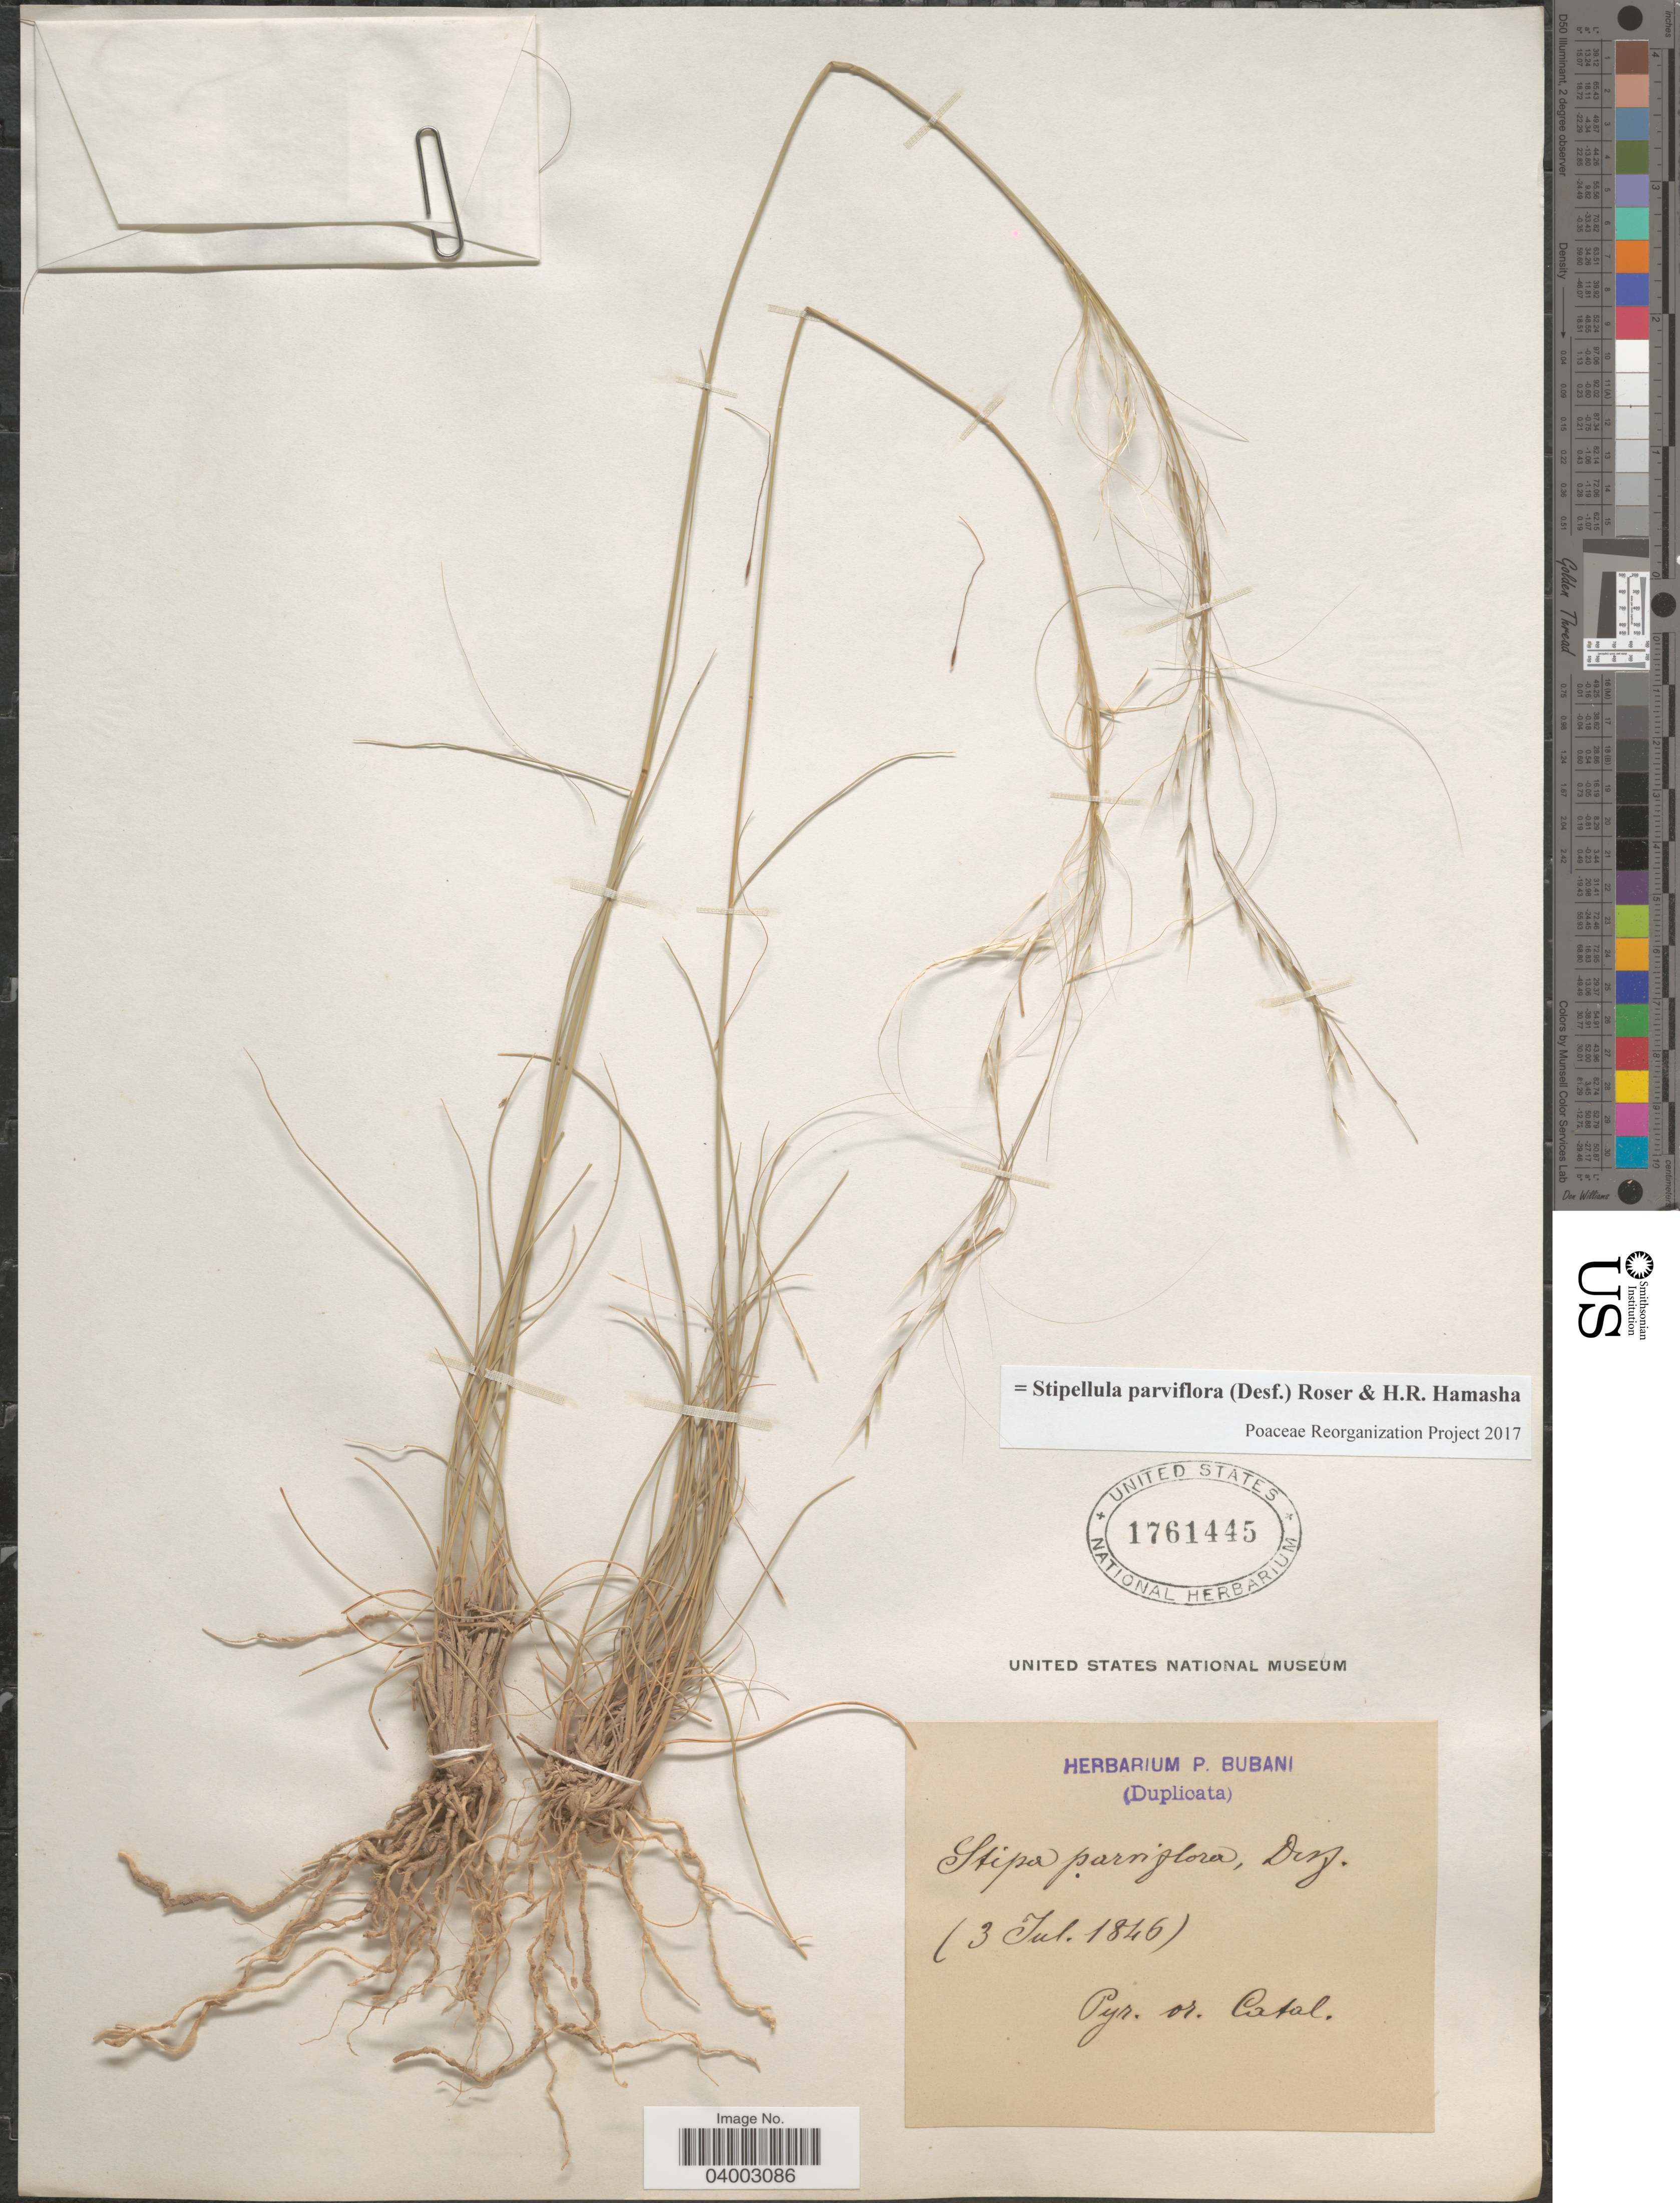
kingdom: Plantae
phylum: Tracheophyta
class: Liliopsida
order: Poales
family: Poaceae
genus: Stipellula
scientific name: Stipellula parviflora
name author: (Desf.) Röser & H. R. Hamasha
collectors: ex herb. P. Bubani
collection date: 1846-07-03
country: Spain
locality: Pyr. or. Catal.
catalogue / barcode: US 1761445